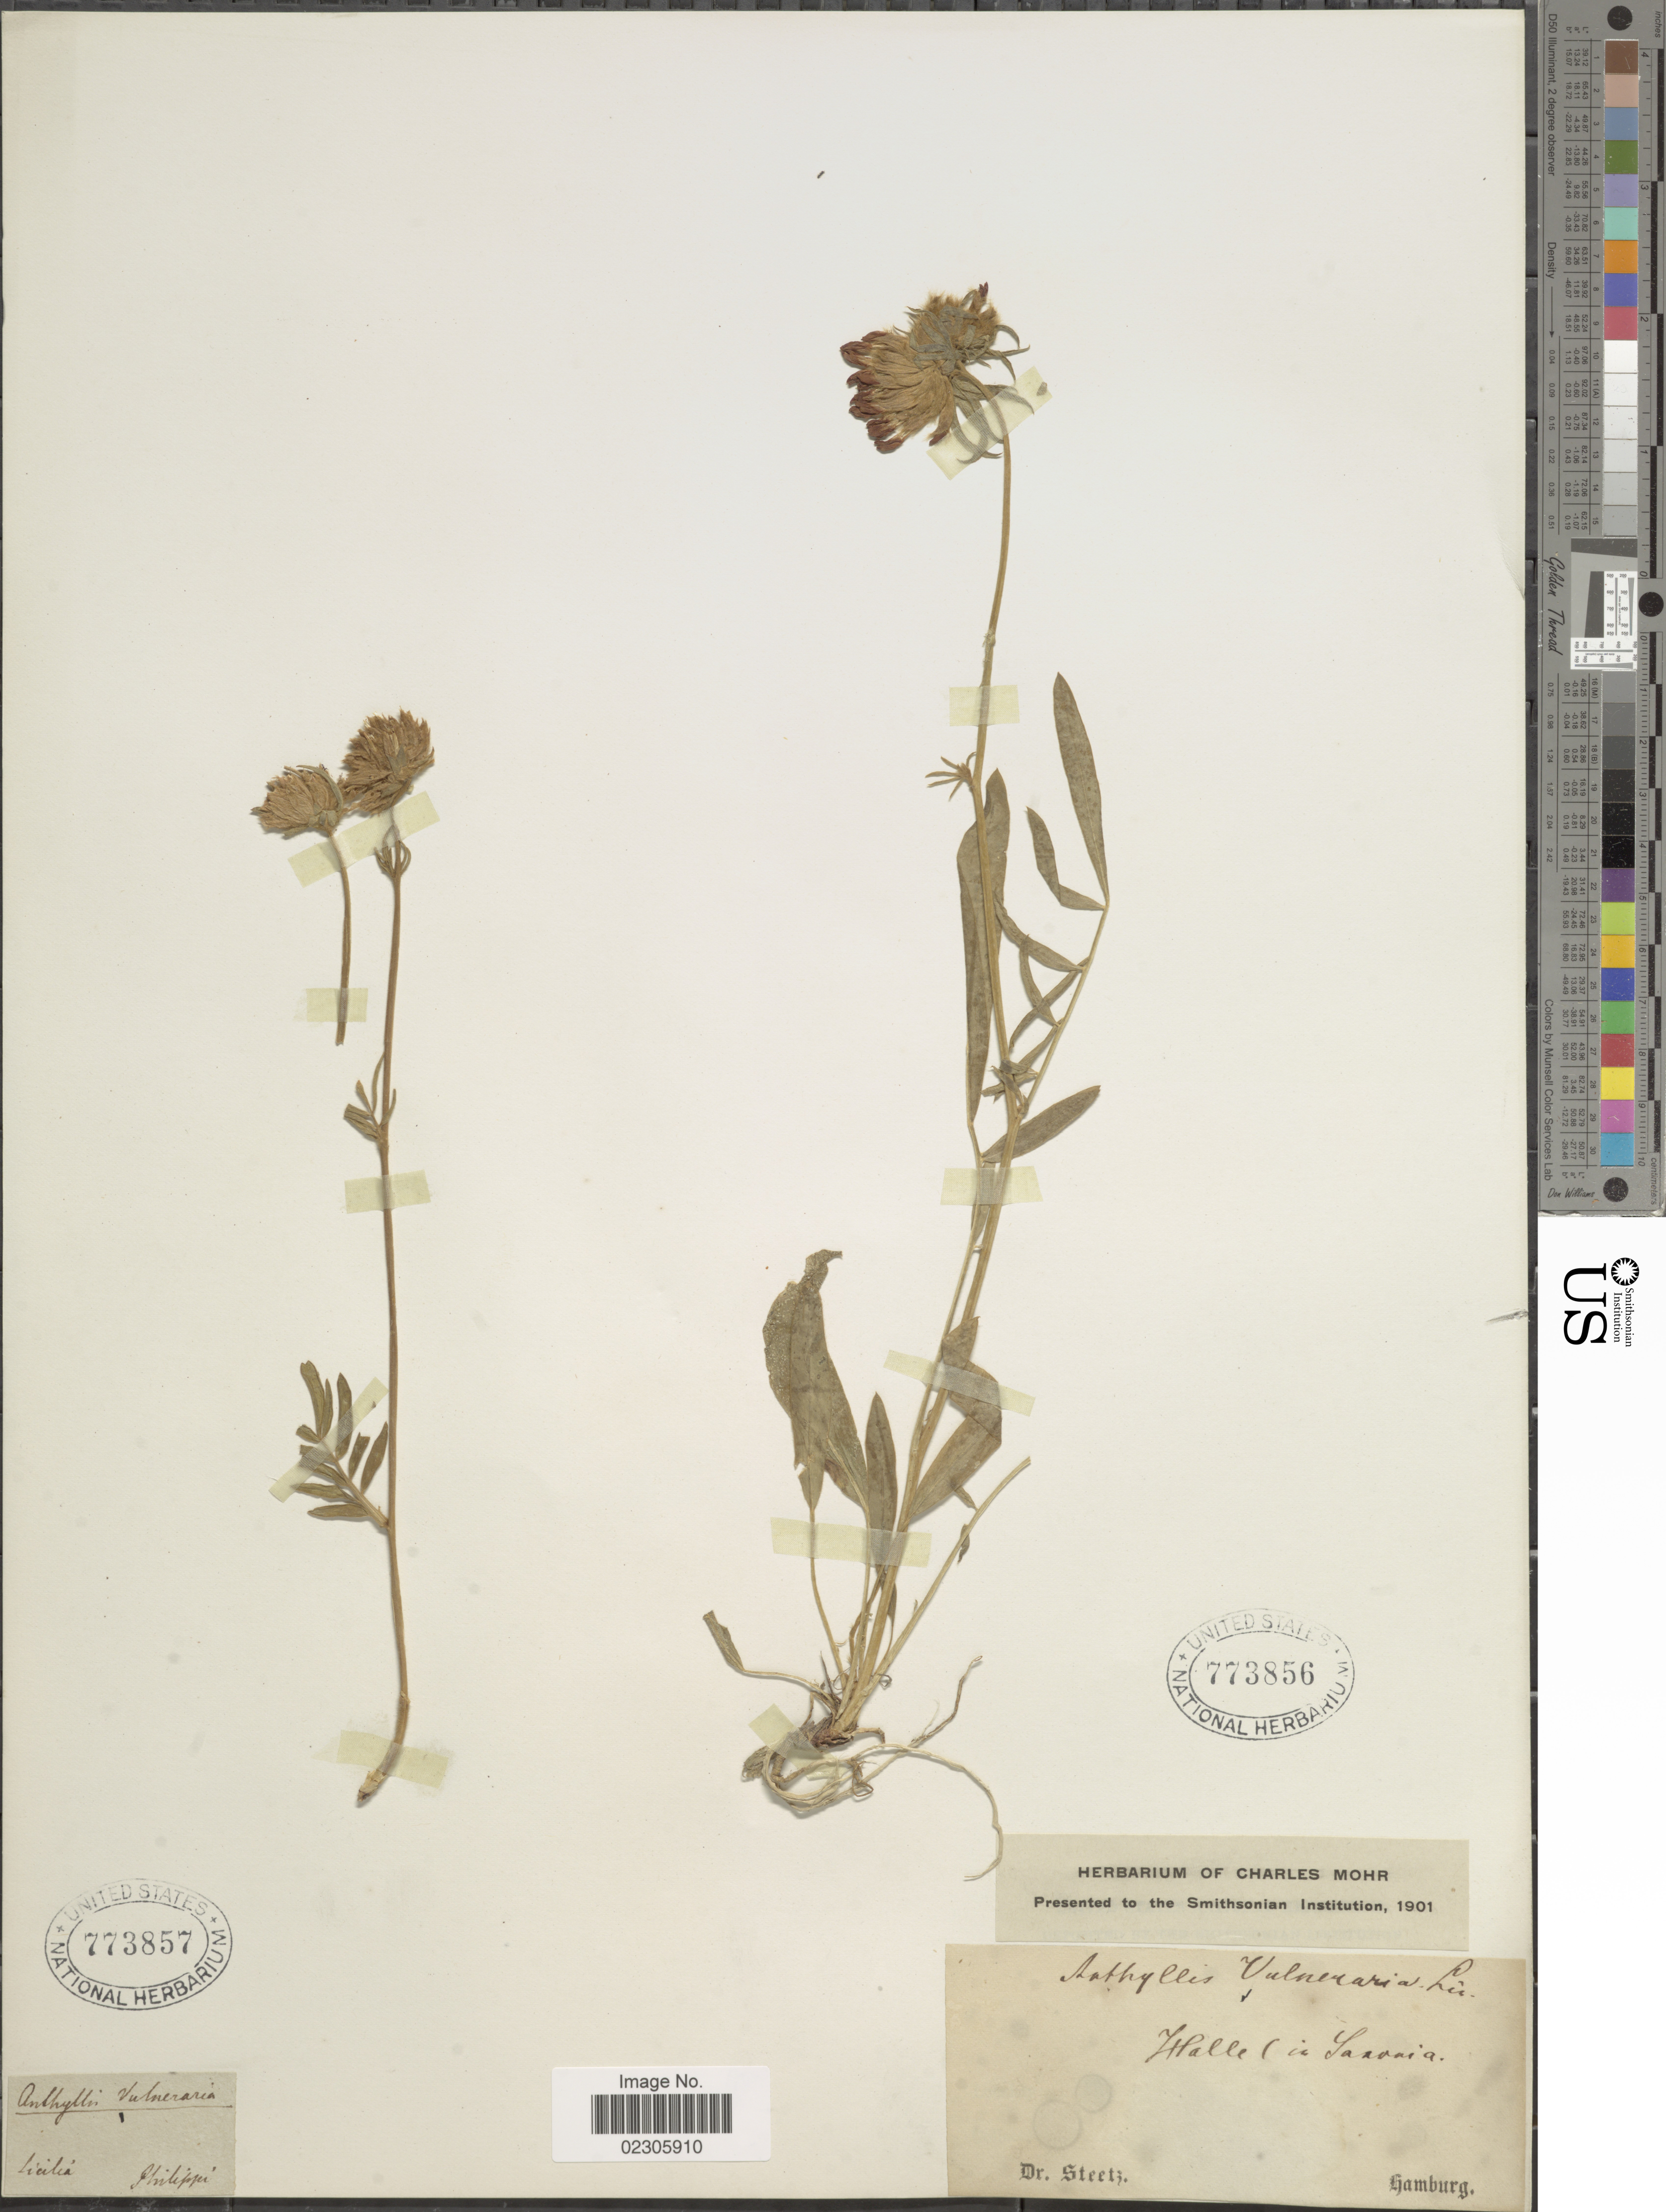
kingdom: Plantae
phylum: Tracheophyta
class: Magnoliopsida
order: Fabales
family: Fabaceae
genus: Anthyllis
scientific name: Anthyllis vulneraria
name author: L.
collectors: J. Steetz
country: Germany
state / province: Hamburg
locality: Halle (in Sarvaia [interpreted]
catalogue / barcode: US 773856-2